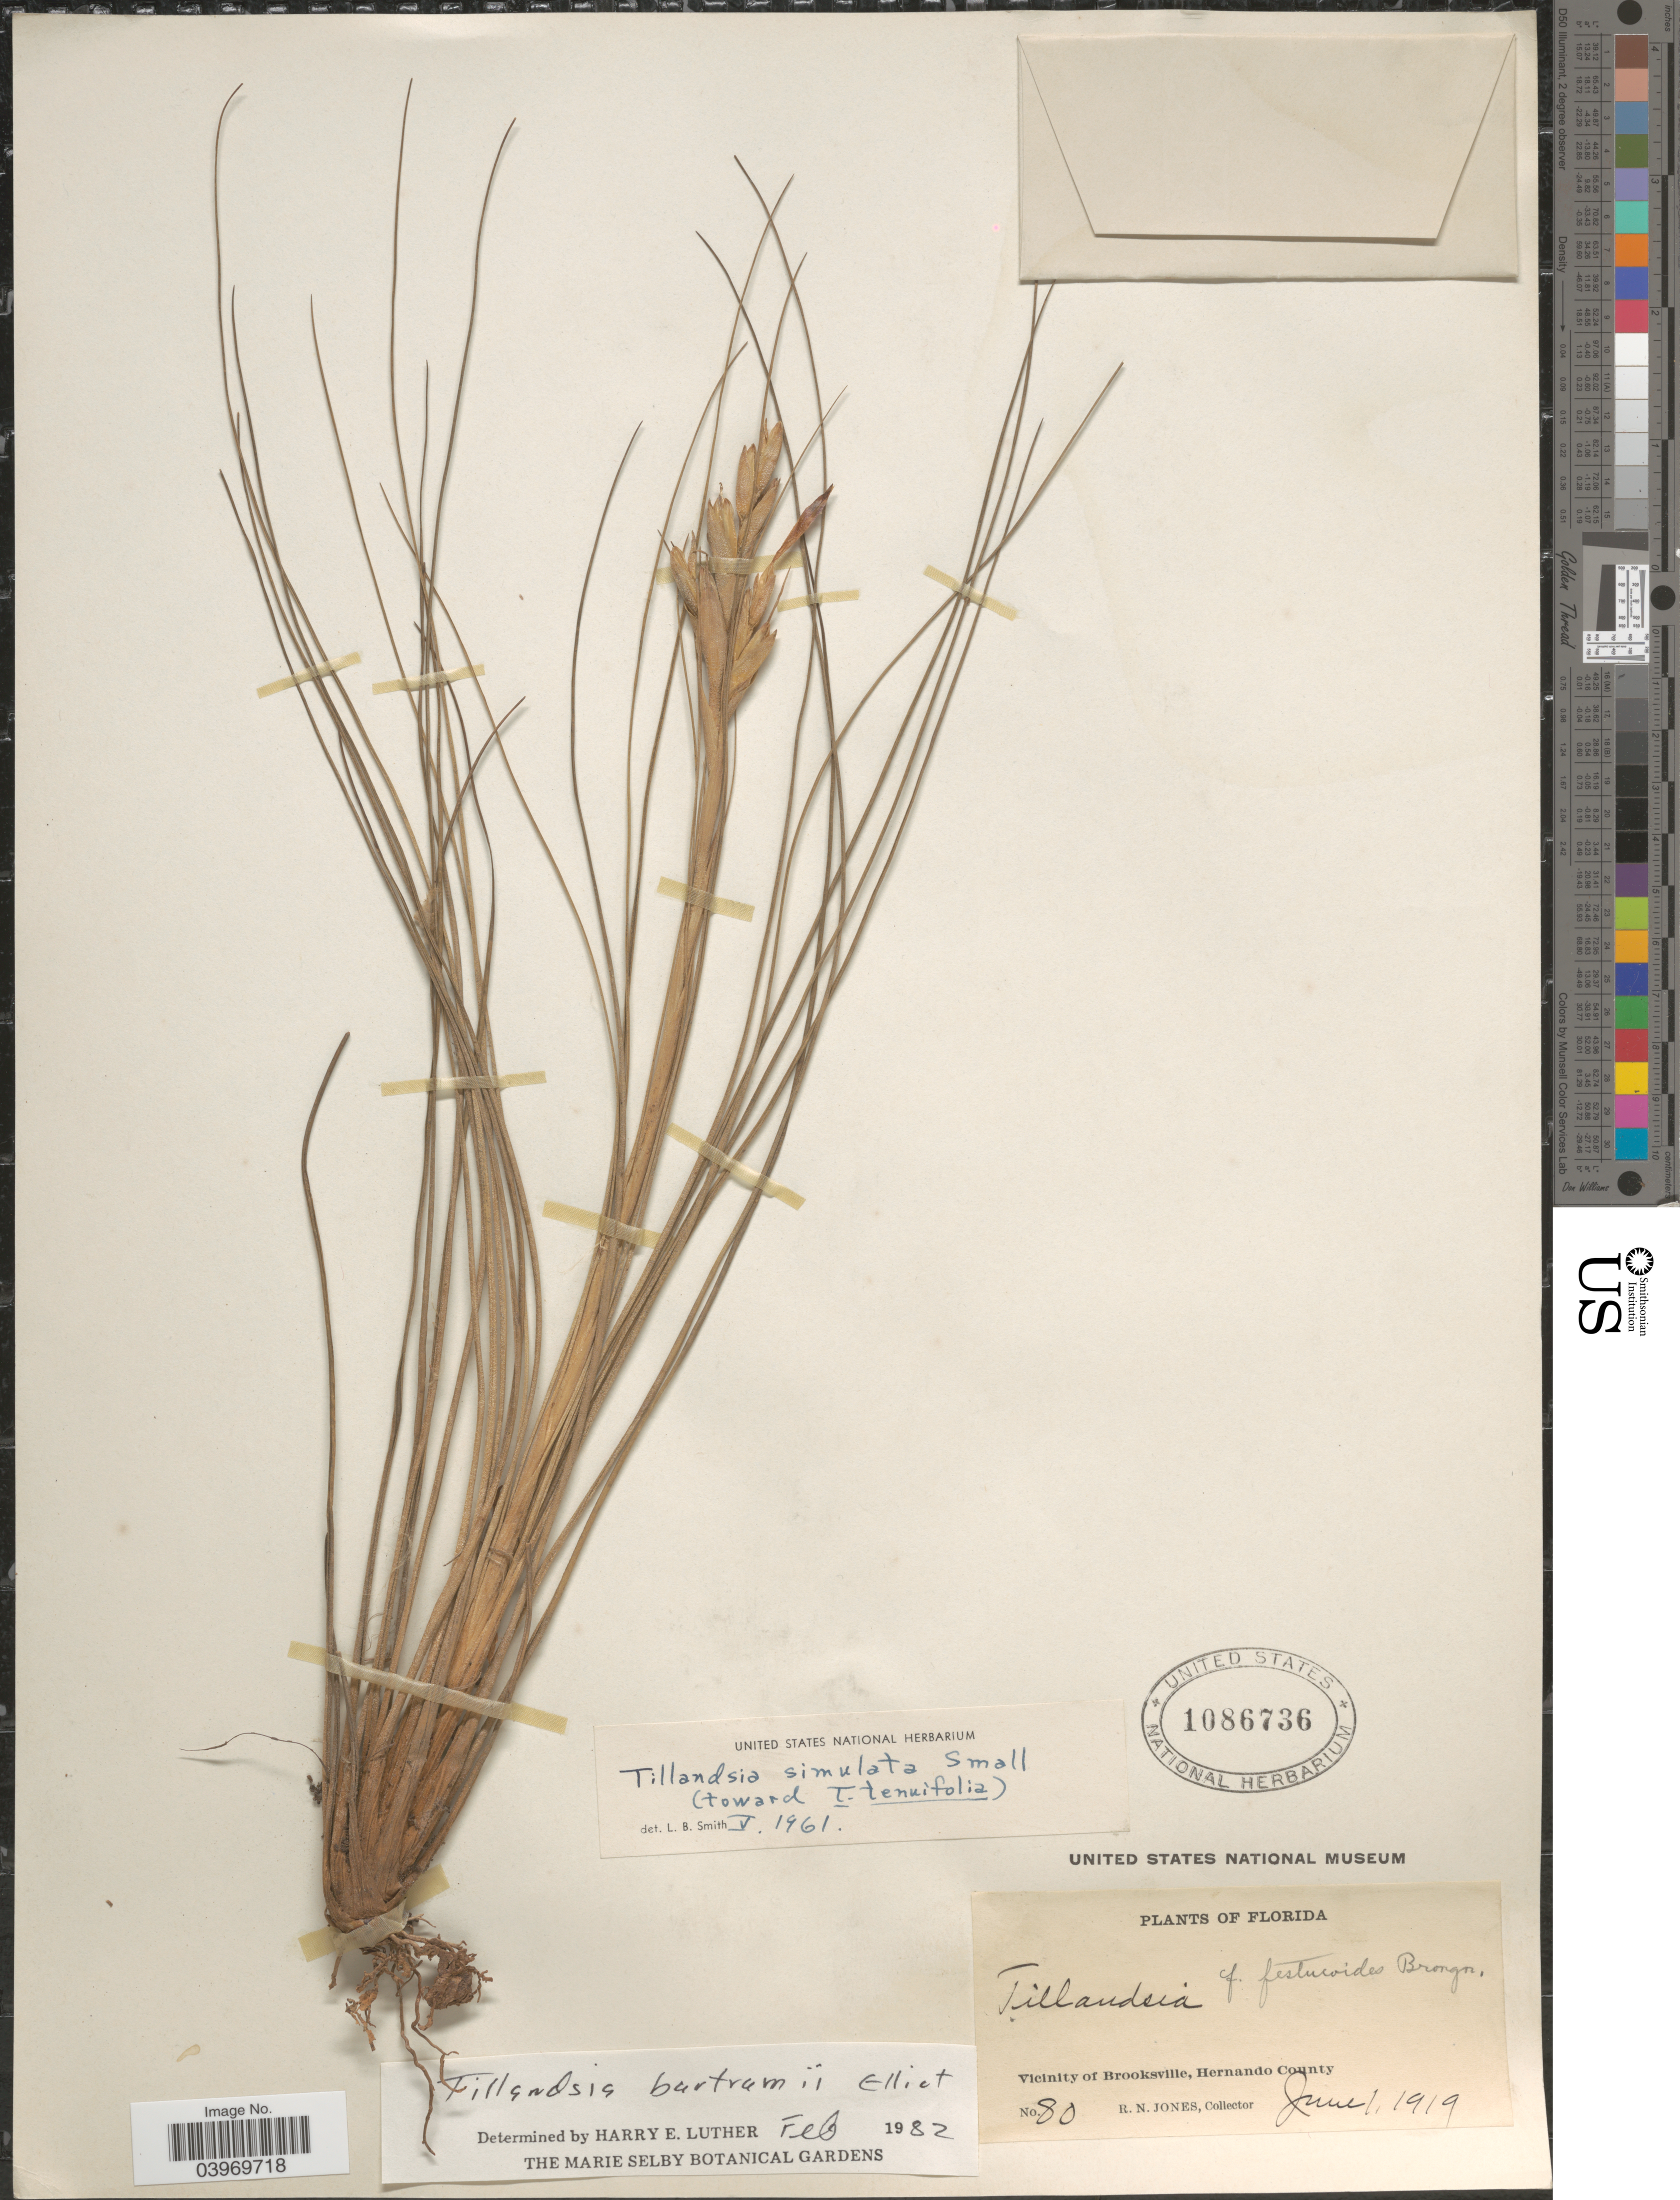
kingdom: Plantae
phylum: Tracheophyta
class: Liliopsida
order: Poales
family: Bromeliaceae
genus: Tillandsia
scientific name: Tillandsia bartramii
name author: Elliott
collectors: R. N. Jones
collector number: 80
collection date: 1919-06-01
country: United States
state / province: Florida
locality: Vicinity of Brooksville, Hernando County.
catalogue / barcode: US 1086736